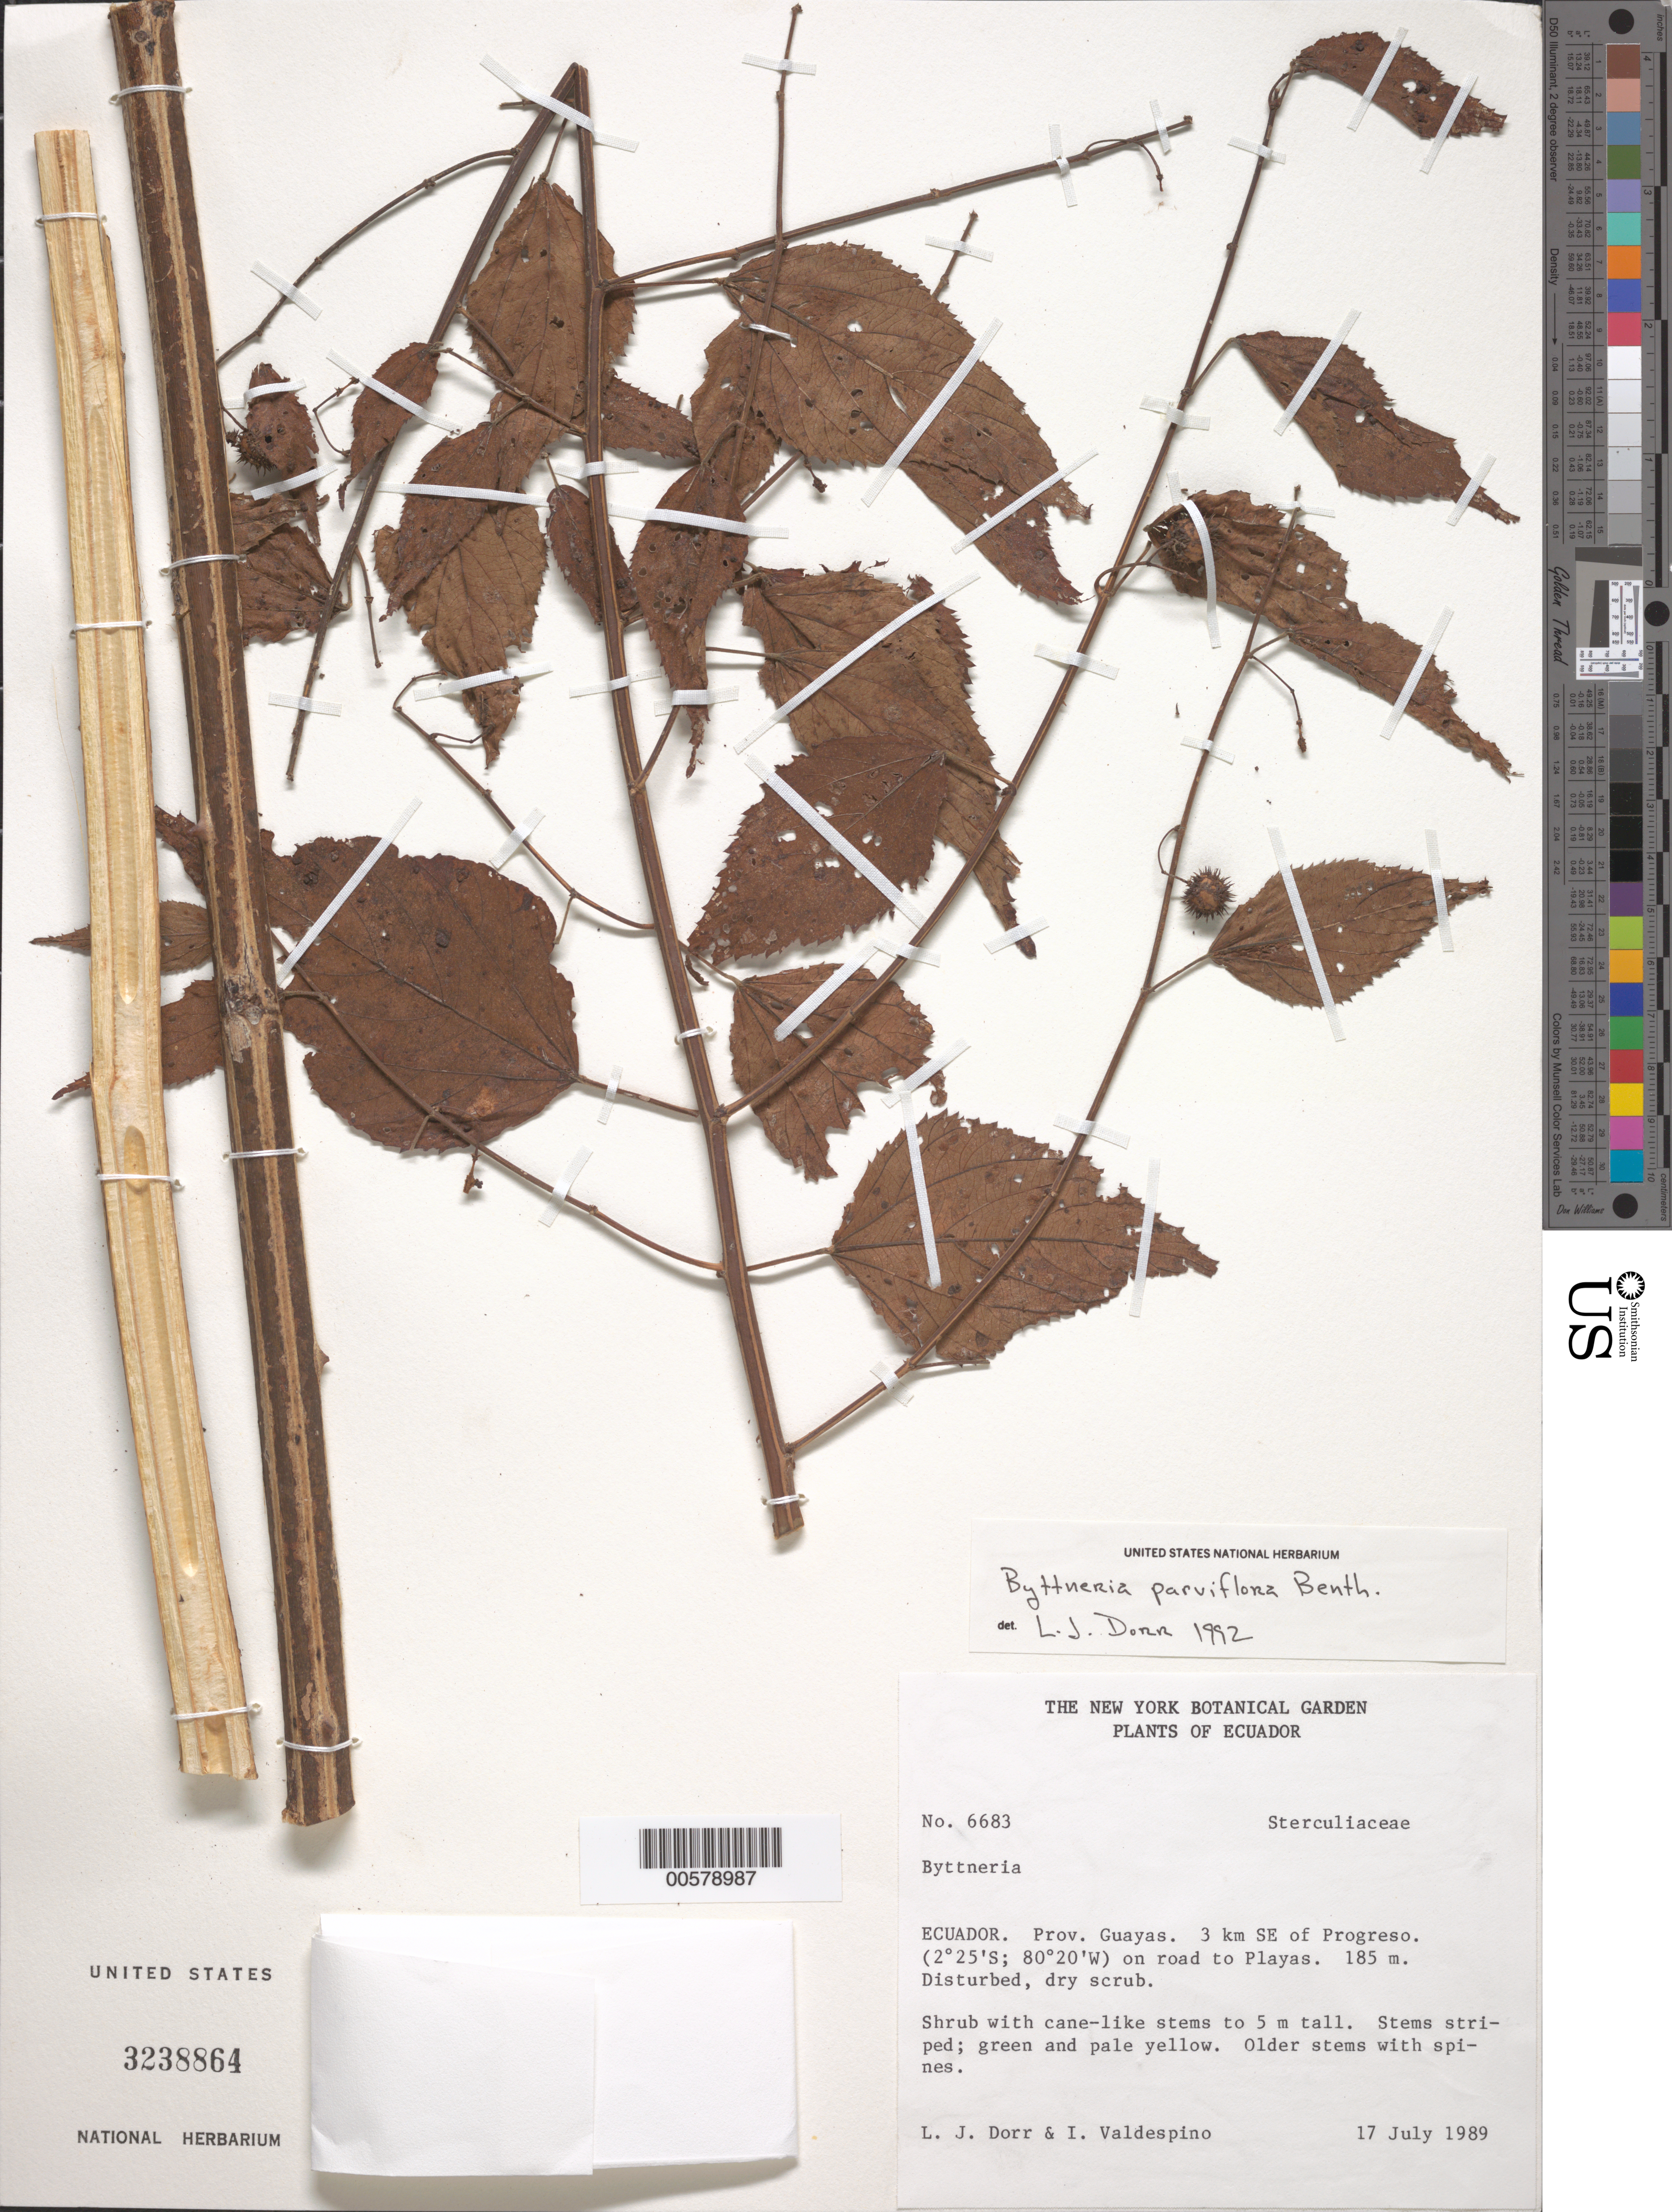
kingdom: Plantae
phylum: Tracheophyta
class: Magnoliopsida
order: Malvales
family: Malvaceae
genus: Byttneria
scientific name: Byttneria parviflora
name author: Benth.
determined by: Dorr, L. J., (BOT), Smithsonian Institution - National Museum of Natural History (UNITED STATES)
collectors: L. J. Dorr & I. A. Valdespino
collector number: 6683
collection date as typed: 17 Jul 1989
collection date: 1989-07-17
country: Ecuador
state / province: Guayas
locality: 3 km SE of Progreso on road to Playas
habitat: Disturbed dry scrub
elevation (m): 1185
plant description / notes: NY, US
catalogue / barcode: US 3238864